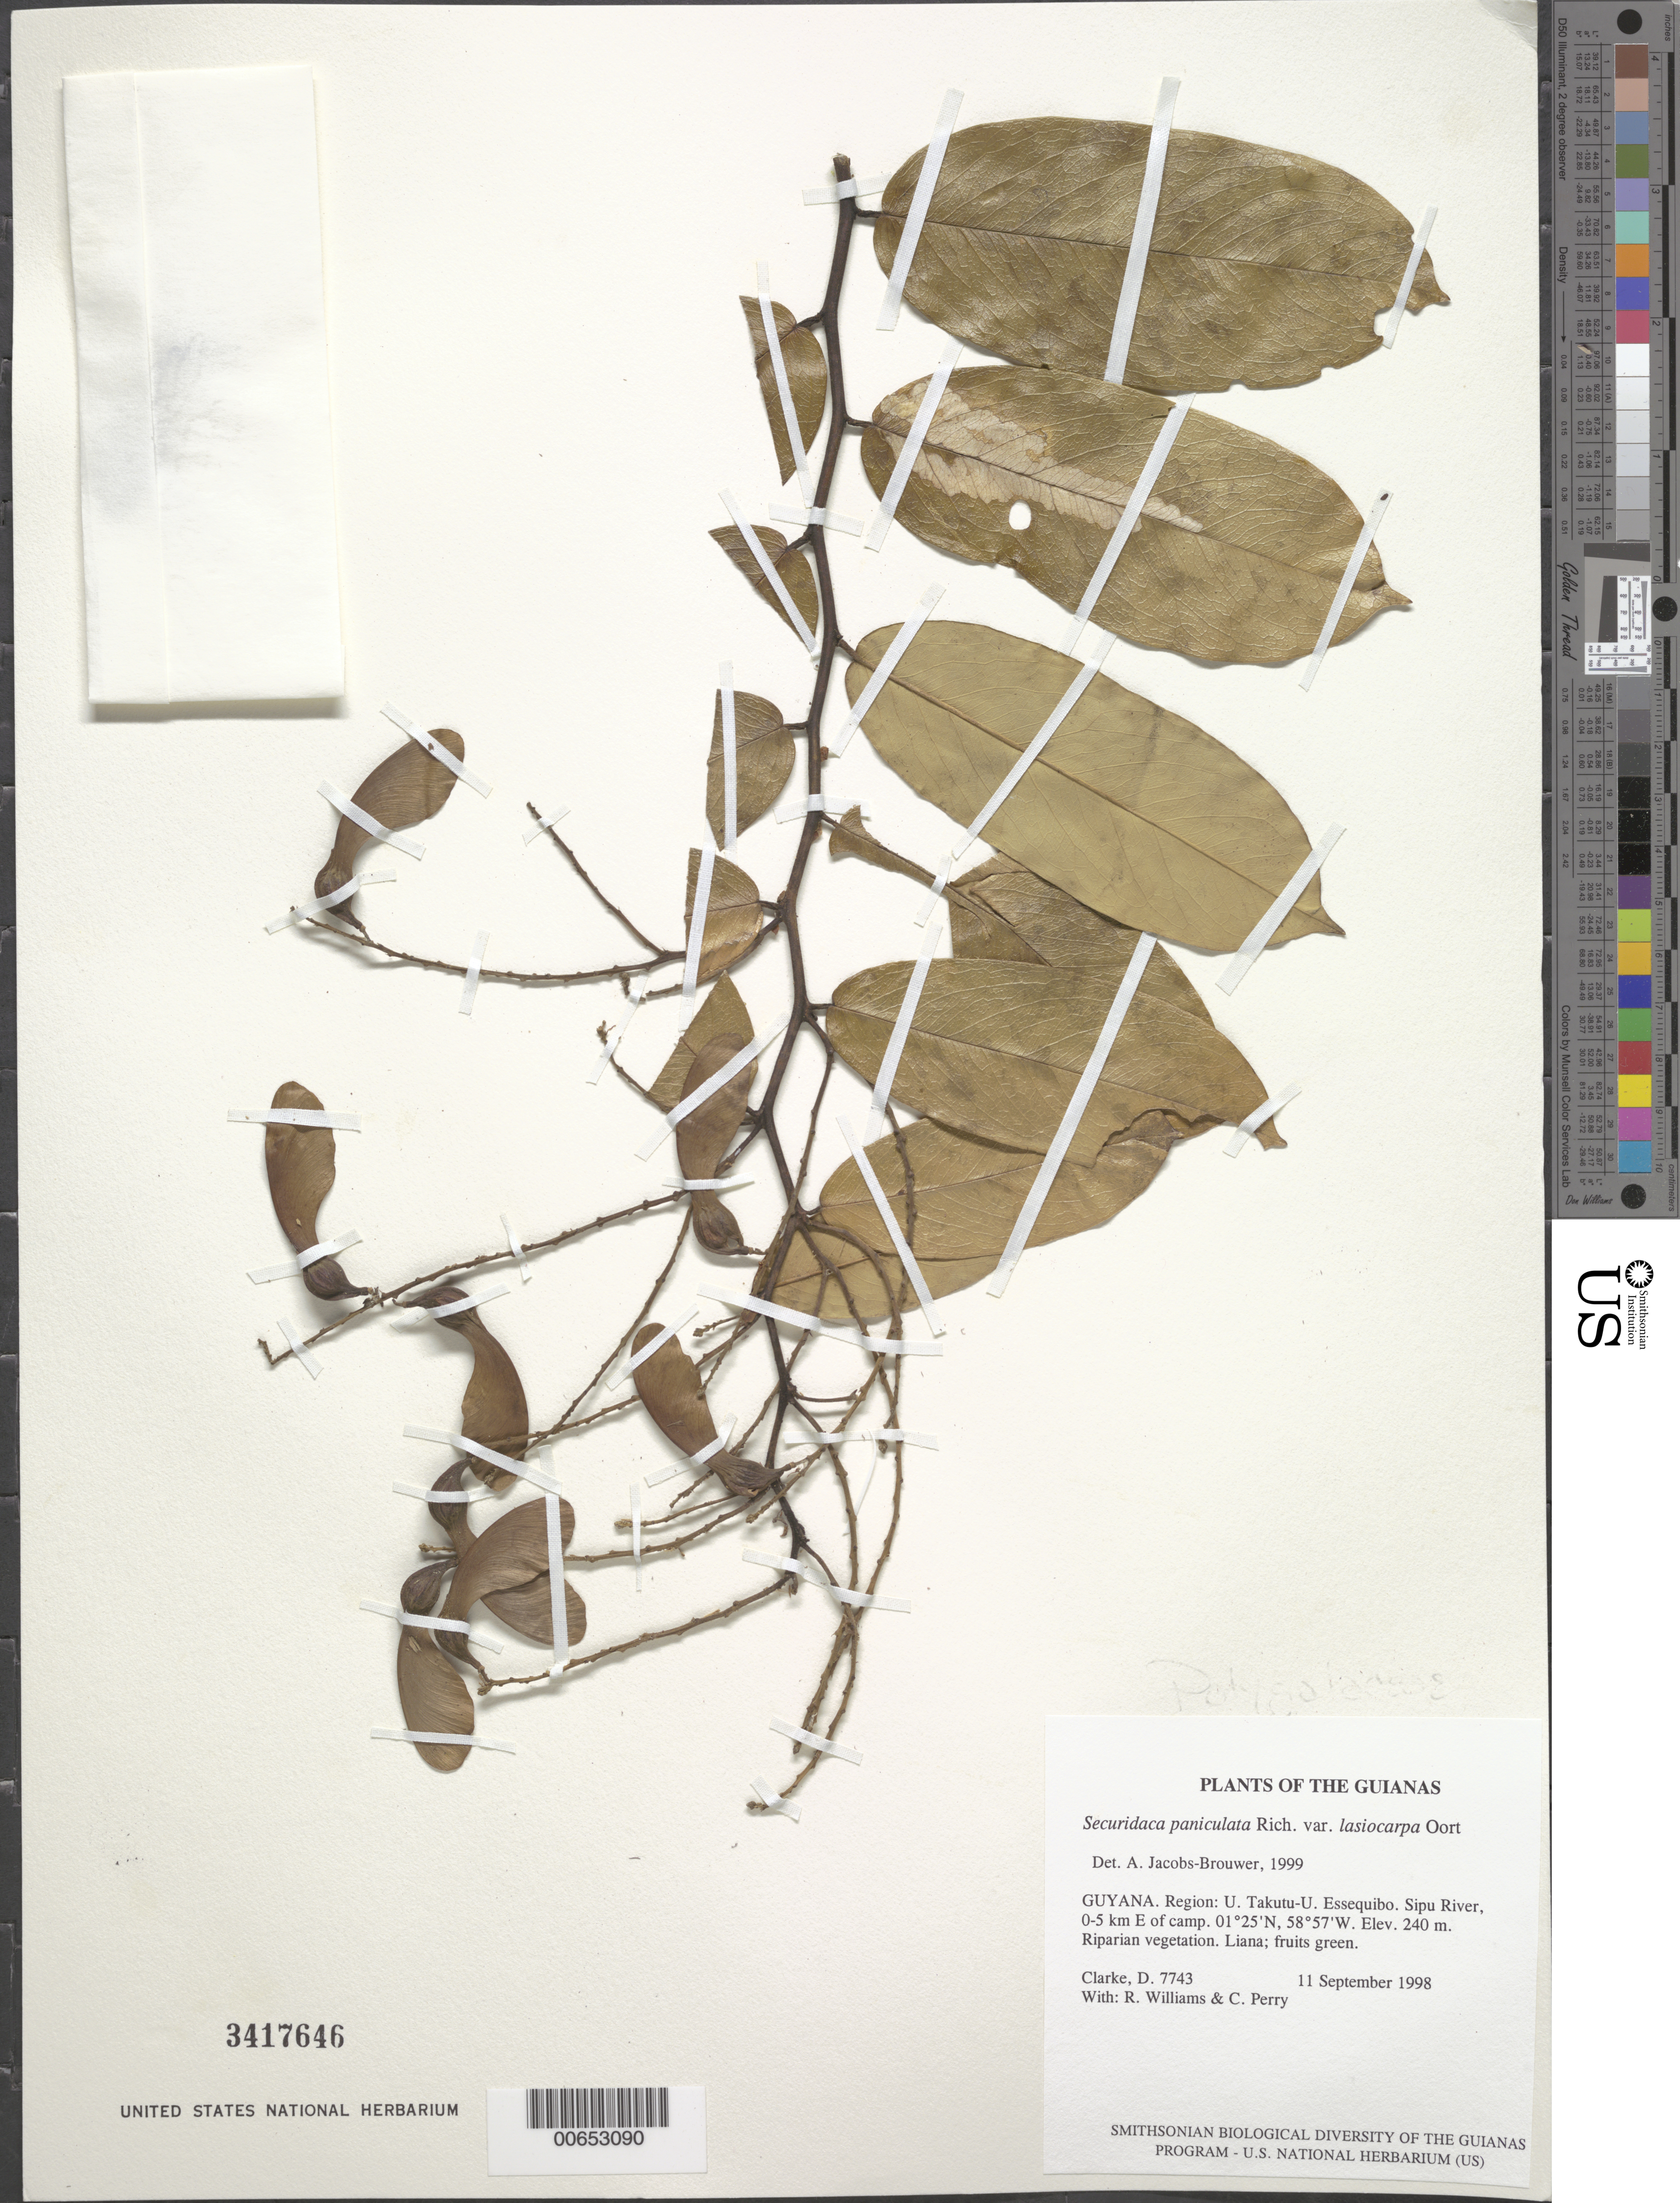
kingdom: Plantae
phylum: Tracheophyta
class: Magnoliopsida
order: Fabales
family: Polygalaceae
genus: Securidaca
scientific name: Securidaca paniculata var. lasiocarpa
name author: Oort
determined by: Jacobs-Brouwer, A.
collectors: H. D. Clarke, R. Williams & C. Perry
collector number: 7743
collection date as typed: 11 September 1998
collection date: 1998-09-11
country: Guyana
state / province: U. Takutu-U. Essequibo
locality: Sipu River, 0-5 km E of camp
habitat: Riparian vegetation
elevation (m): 240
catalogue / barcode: US 3417646